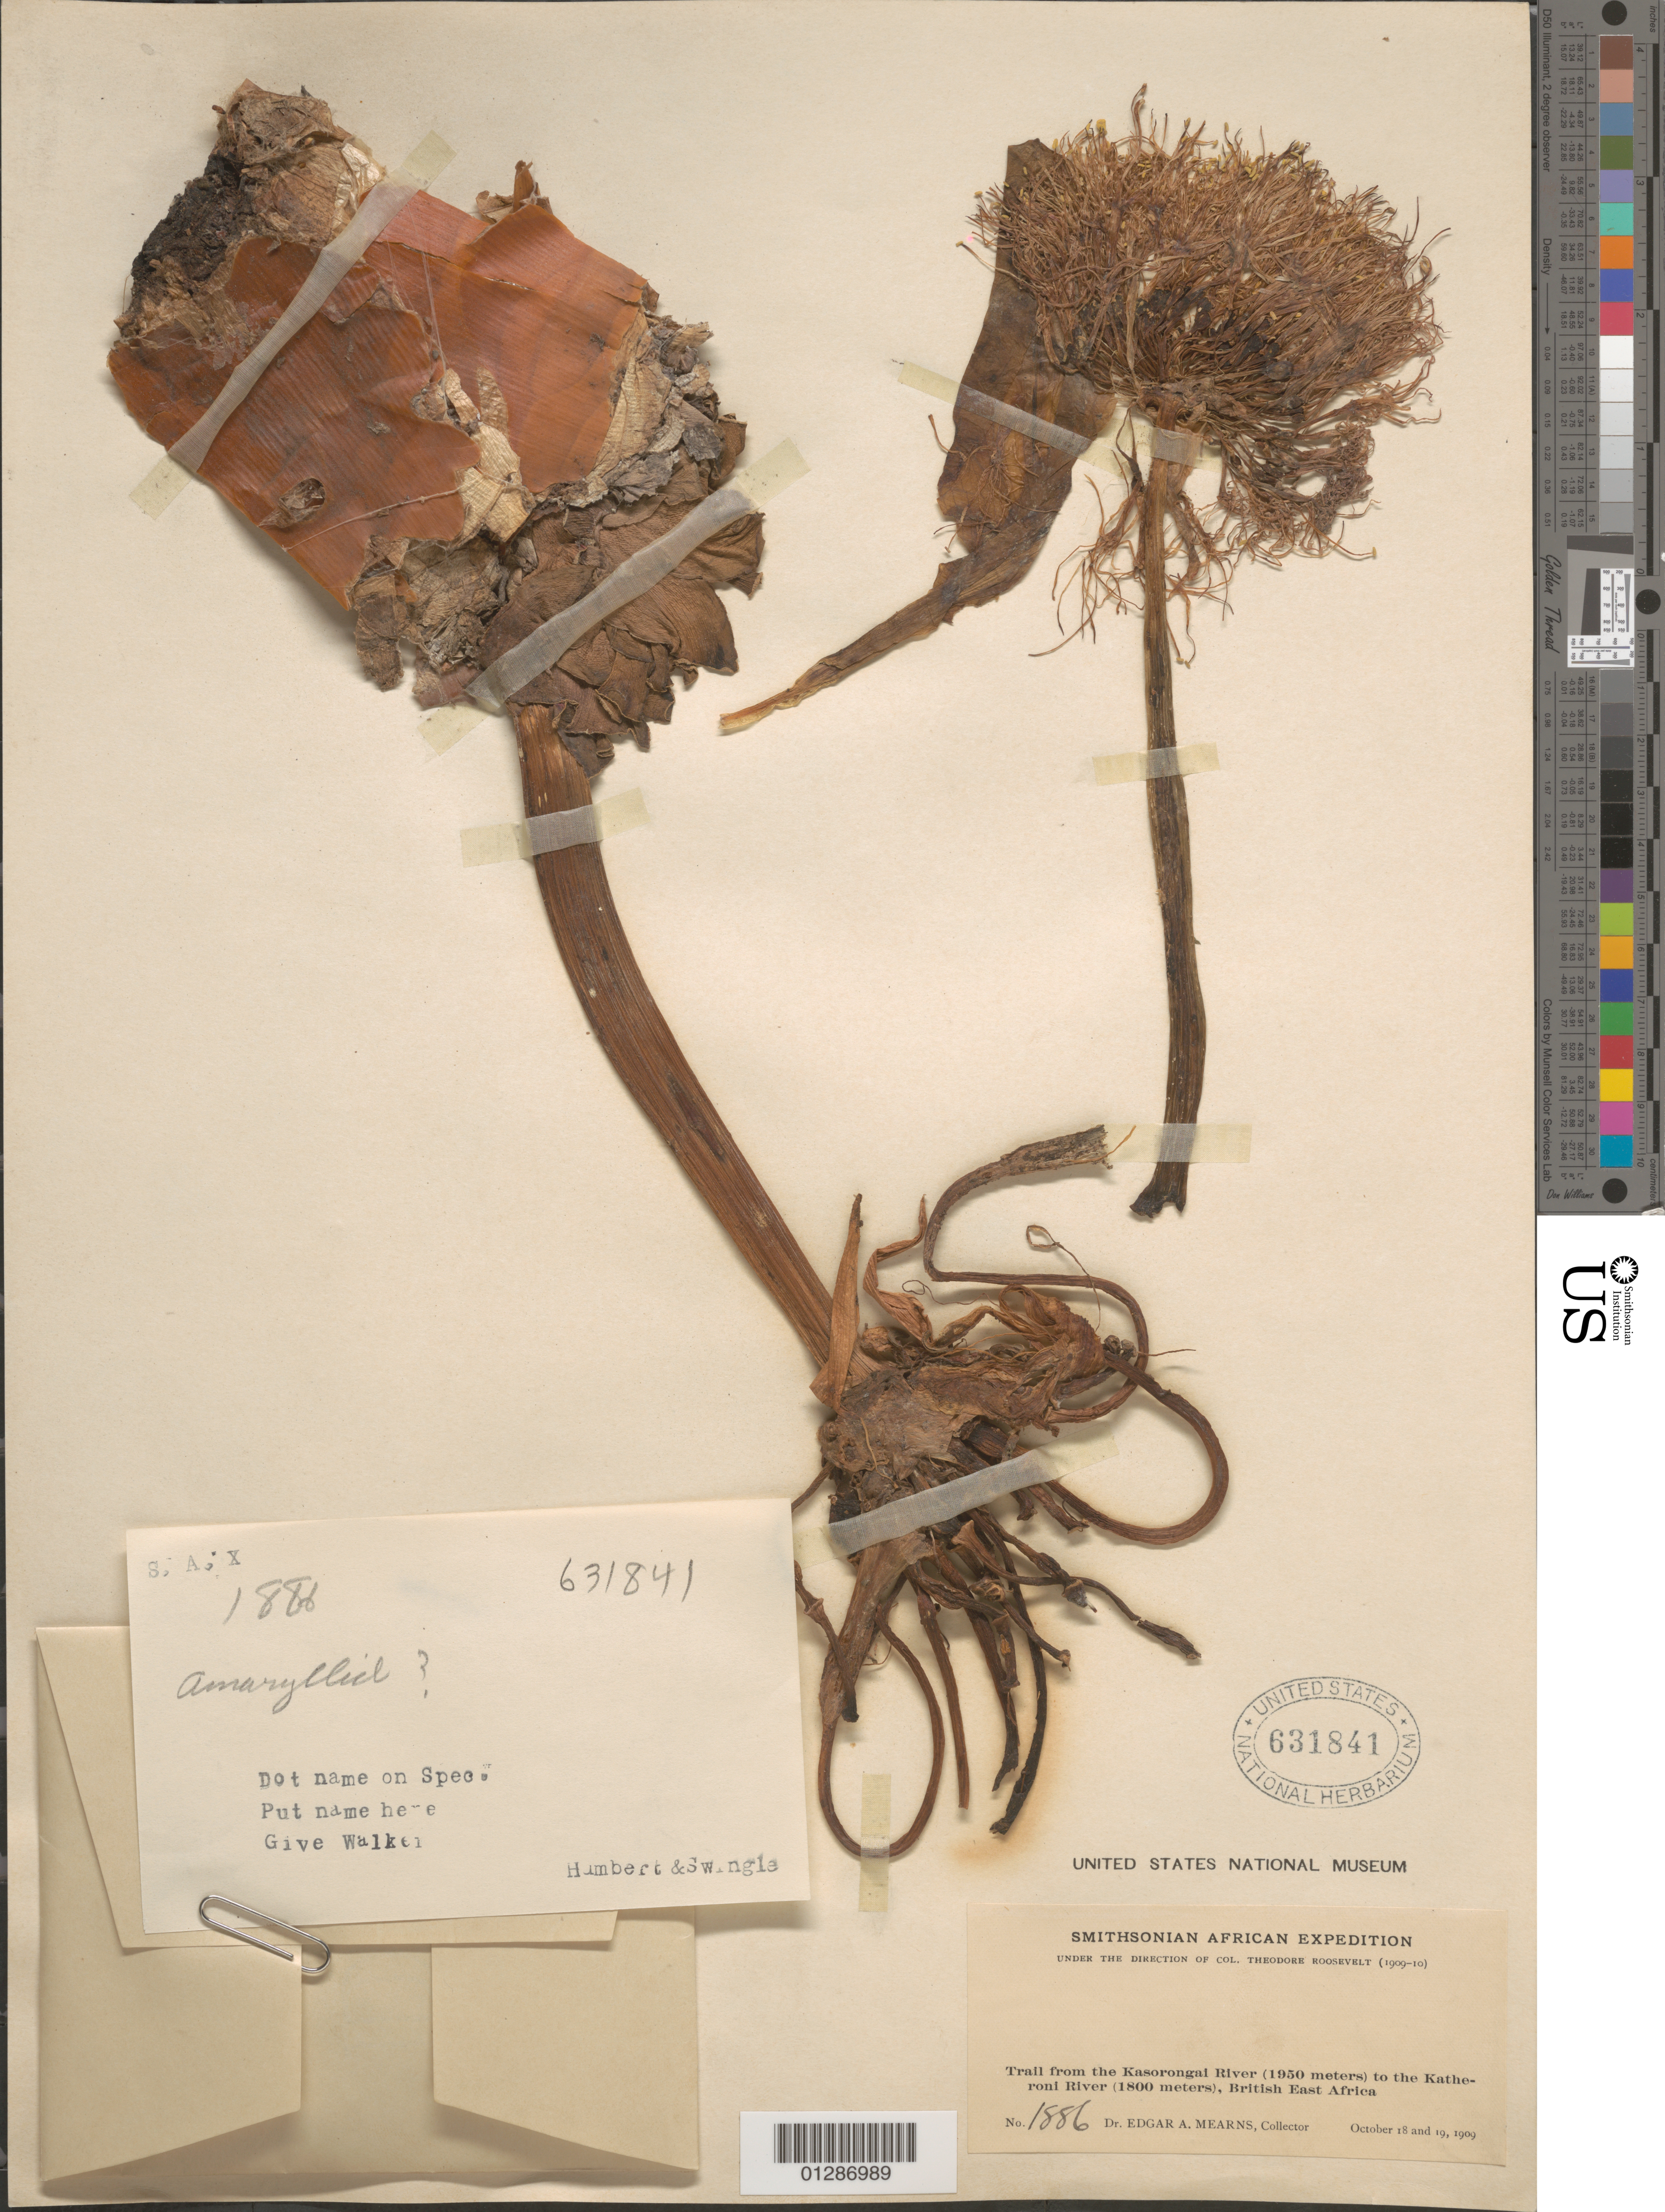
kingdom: Plantae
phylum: Tracheophyta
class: Liliopsida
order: Asparagales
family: Amaryllidaceae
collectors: E. A. Mearns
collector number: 1886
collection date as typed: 18-19 Oct 1909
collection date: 1909-10-18/1909-10-19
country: Kenya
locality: British East Africa. Trail from the Kasorongal River to the Katheroni River.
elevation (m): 1800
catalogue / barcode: US 631841